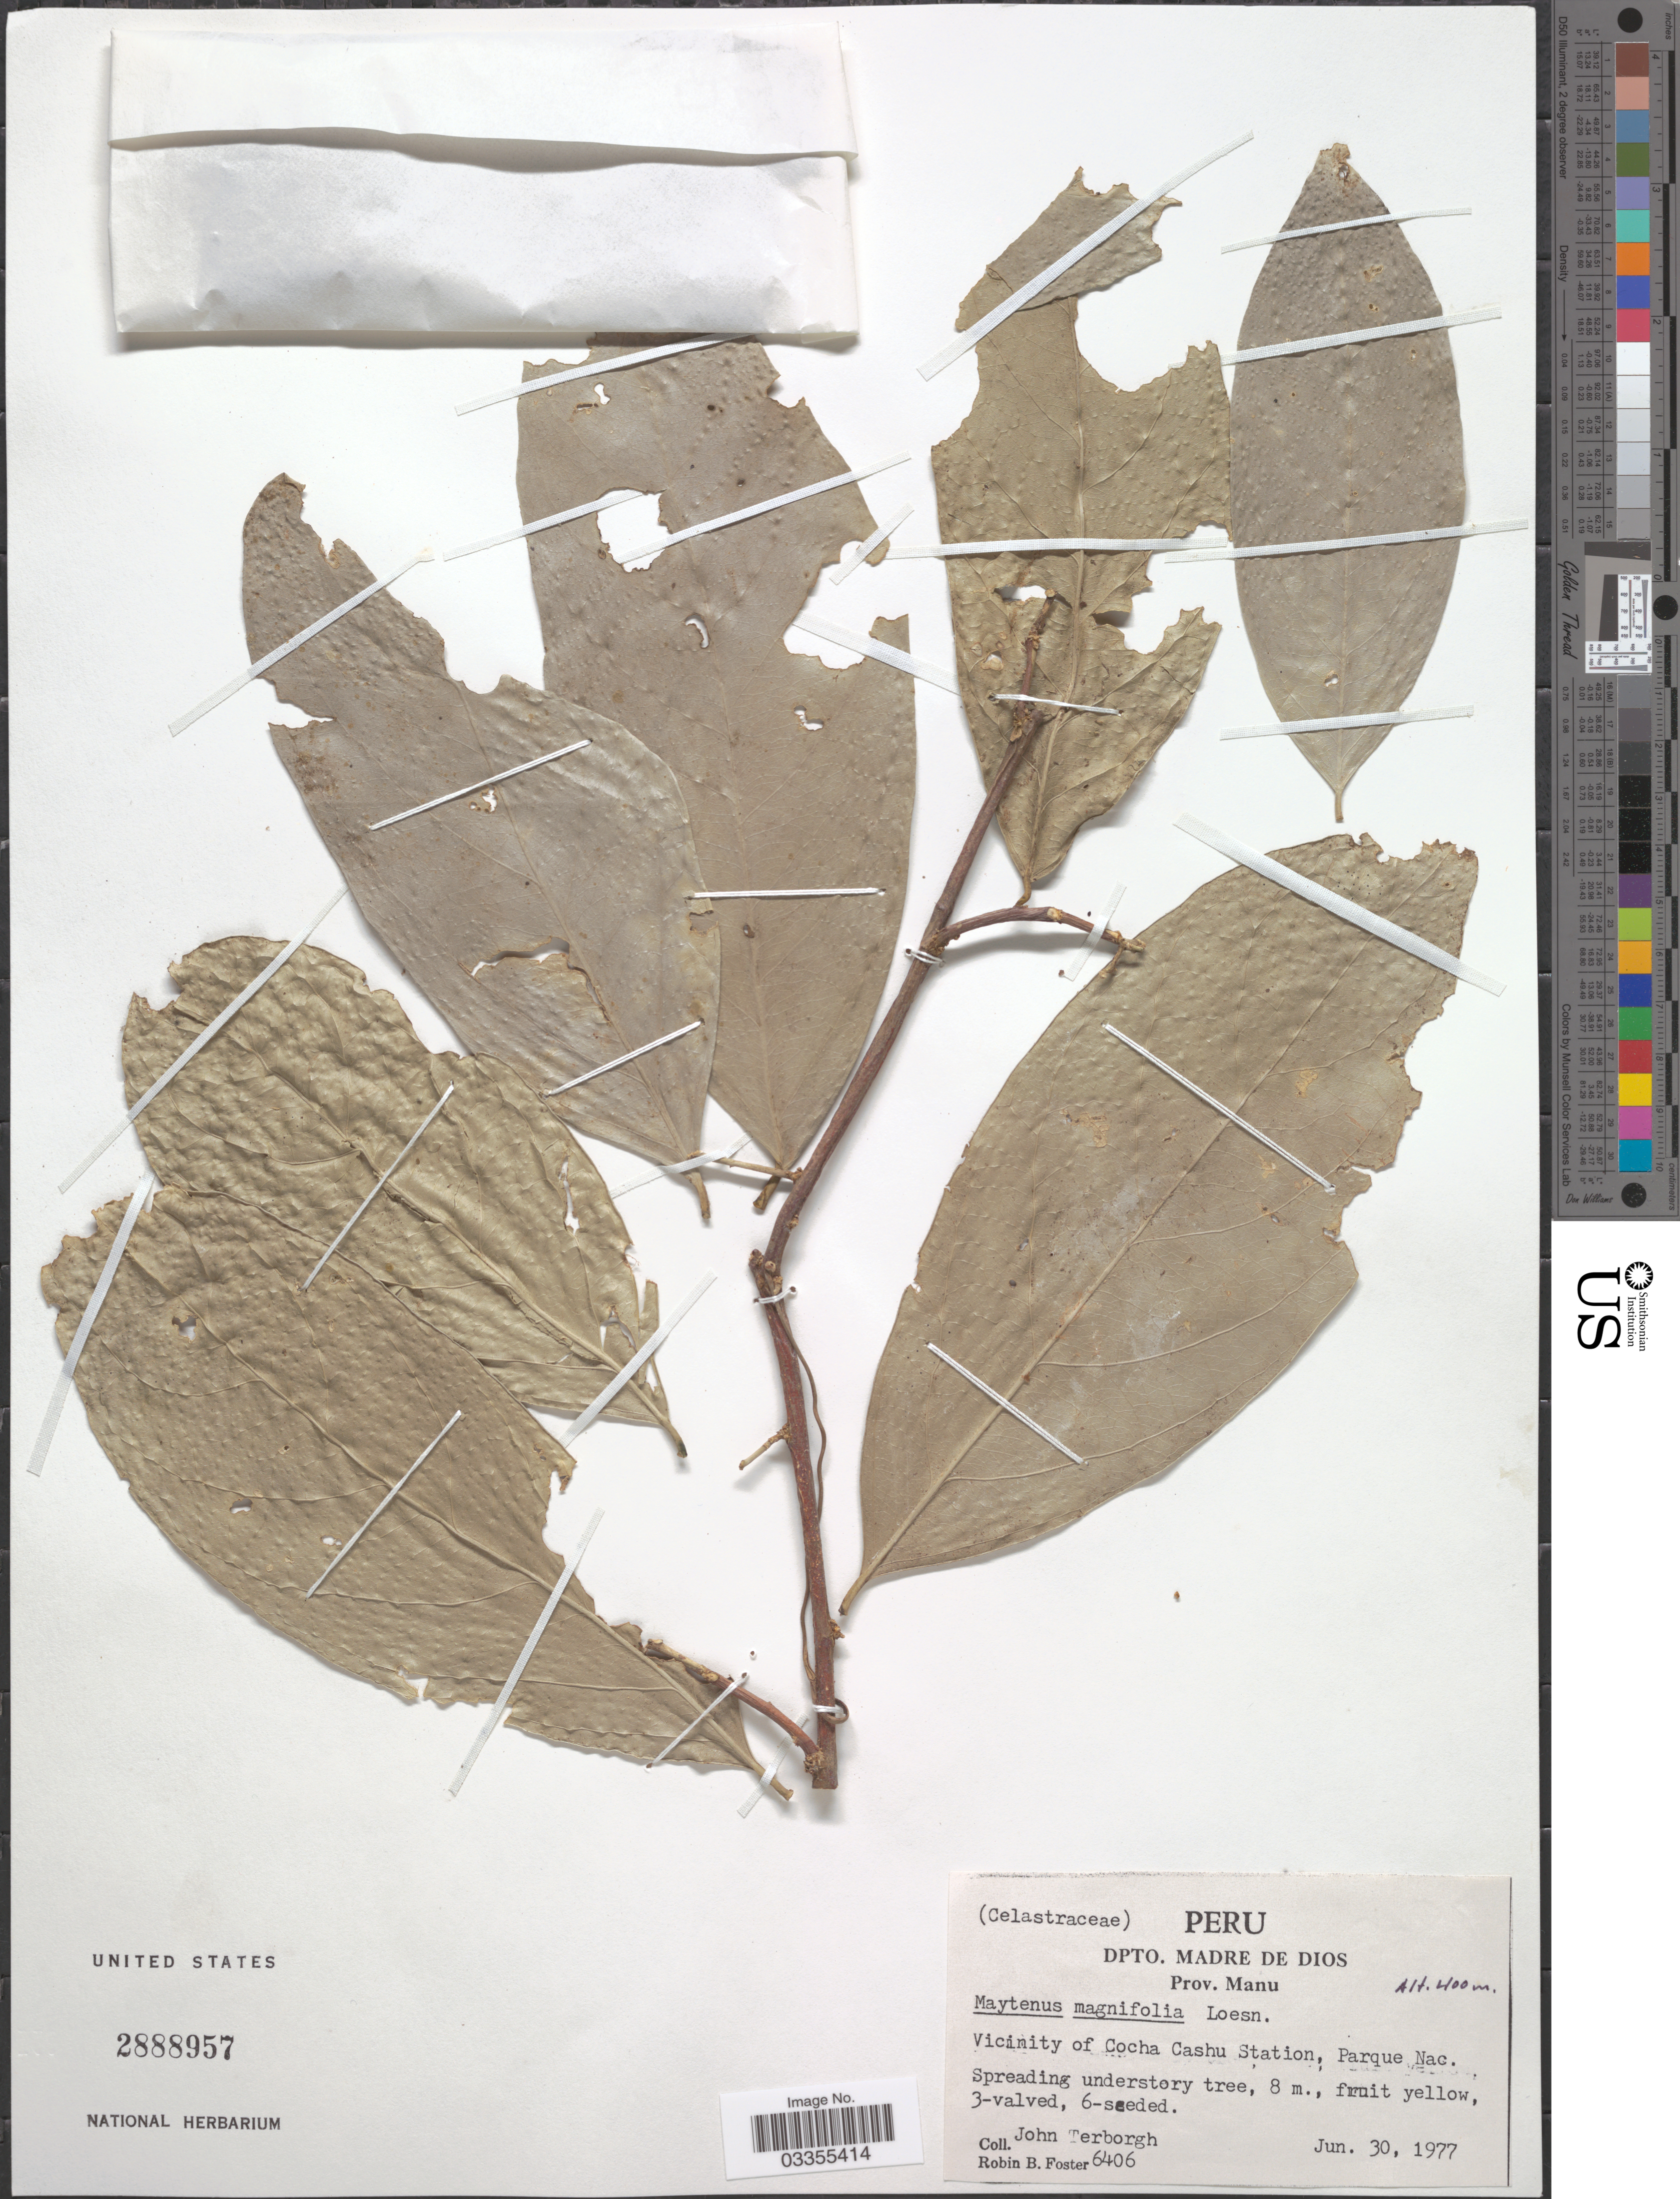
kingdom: Plantae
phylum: Tracheophyta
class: Magnoliopsida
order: Celastrales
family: Celastraceae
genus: Haydenoxylon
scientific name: Haydenoxylon urbanianum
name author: (Loes.) Simmons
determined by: Strong, M. T., (US), Smithsonian Institution - National Museum of Natural History (UNITED STATES)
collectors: J. Terborgh & R. B. Foster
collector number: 6406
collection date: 1977-06-30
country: Peru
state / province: Madre de Dios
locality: Dpto. Madre de Dios. Prov. Manu. Vicinity of Cocha Cashu Station, Parque Nac.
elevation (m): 400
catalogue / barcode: US 2888957